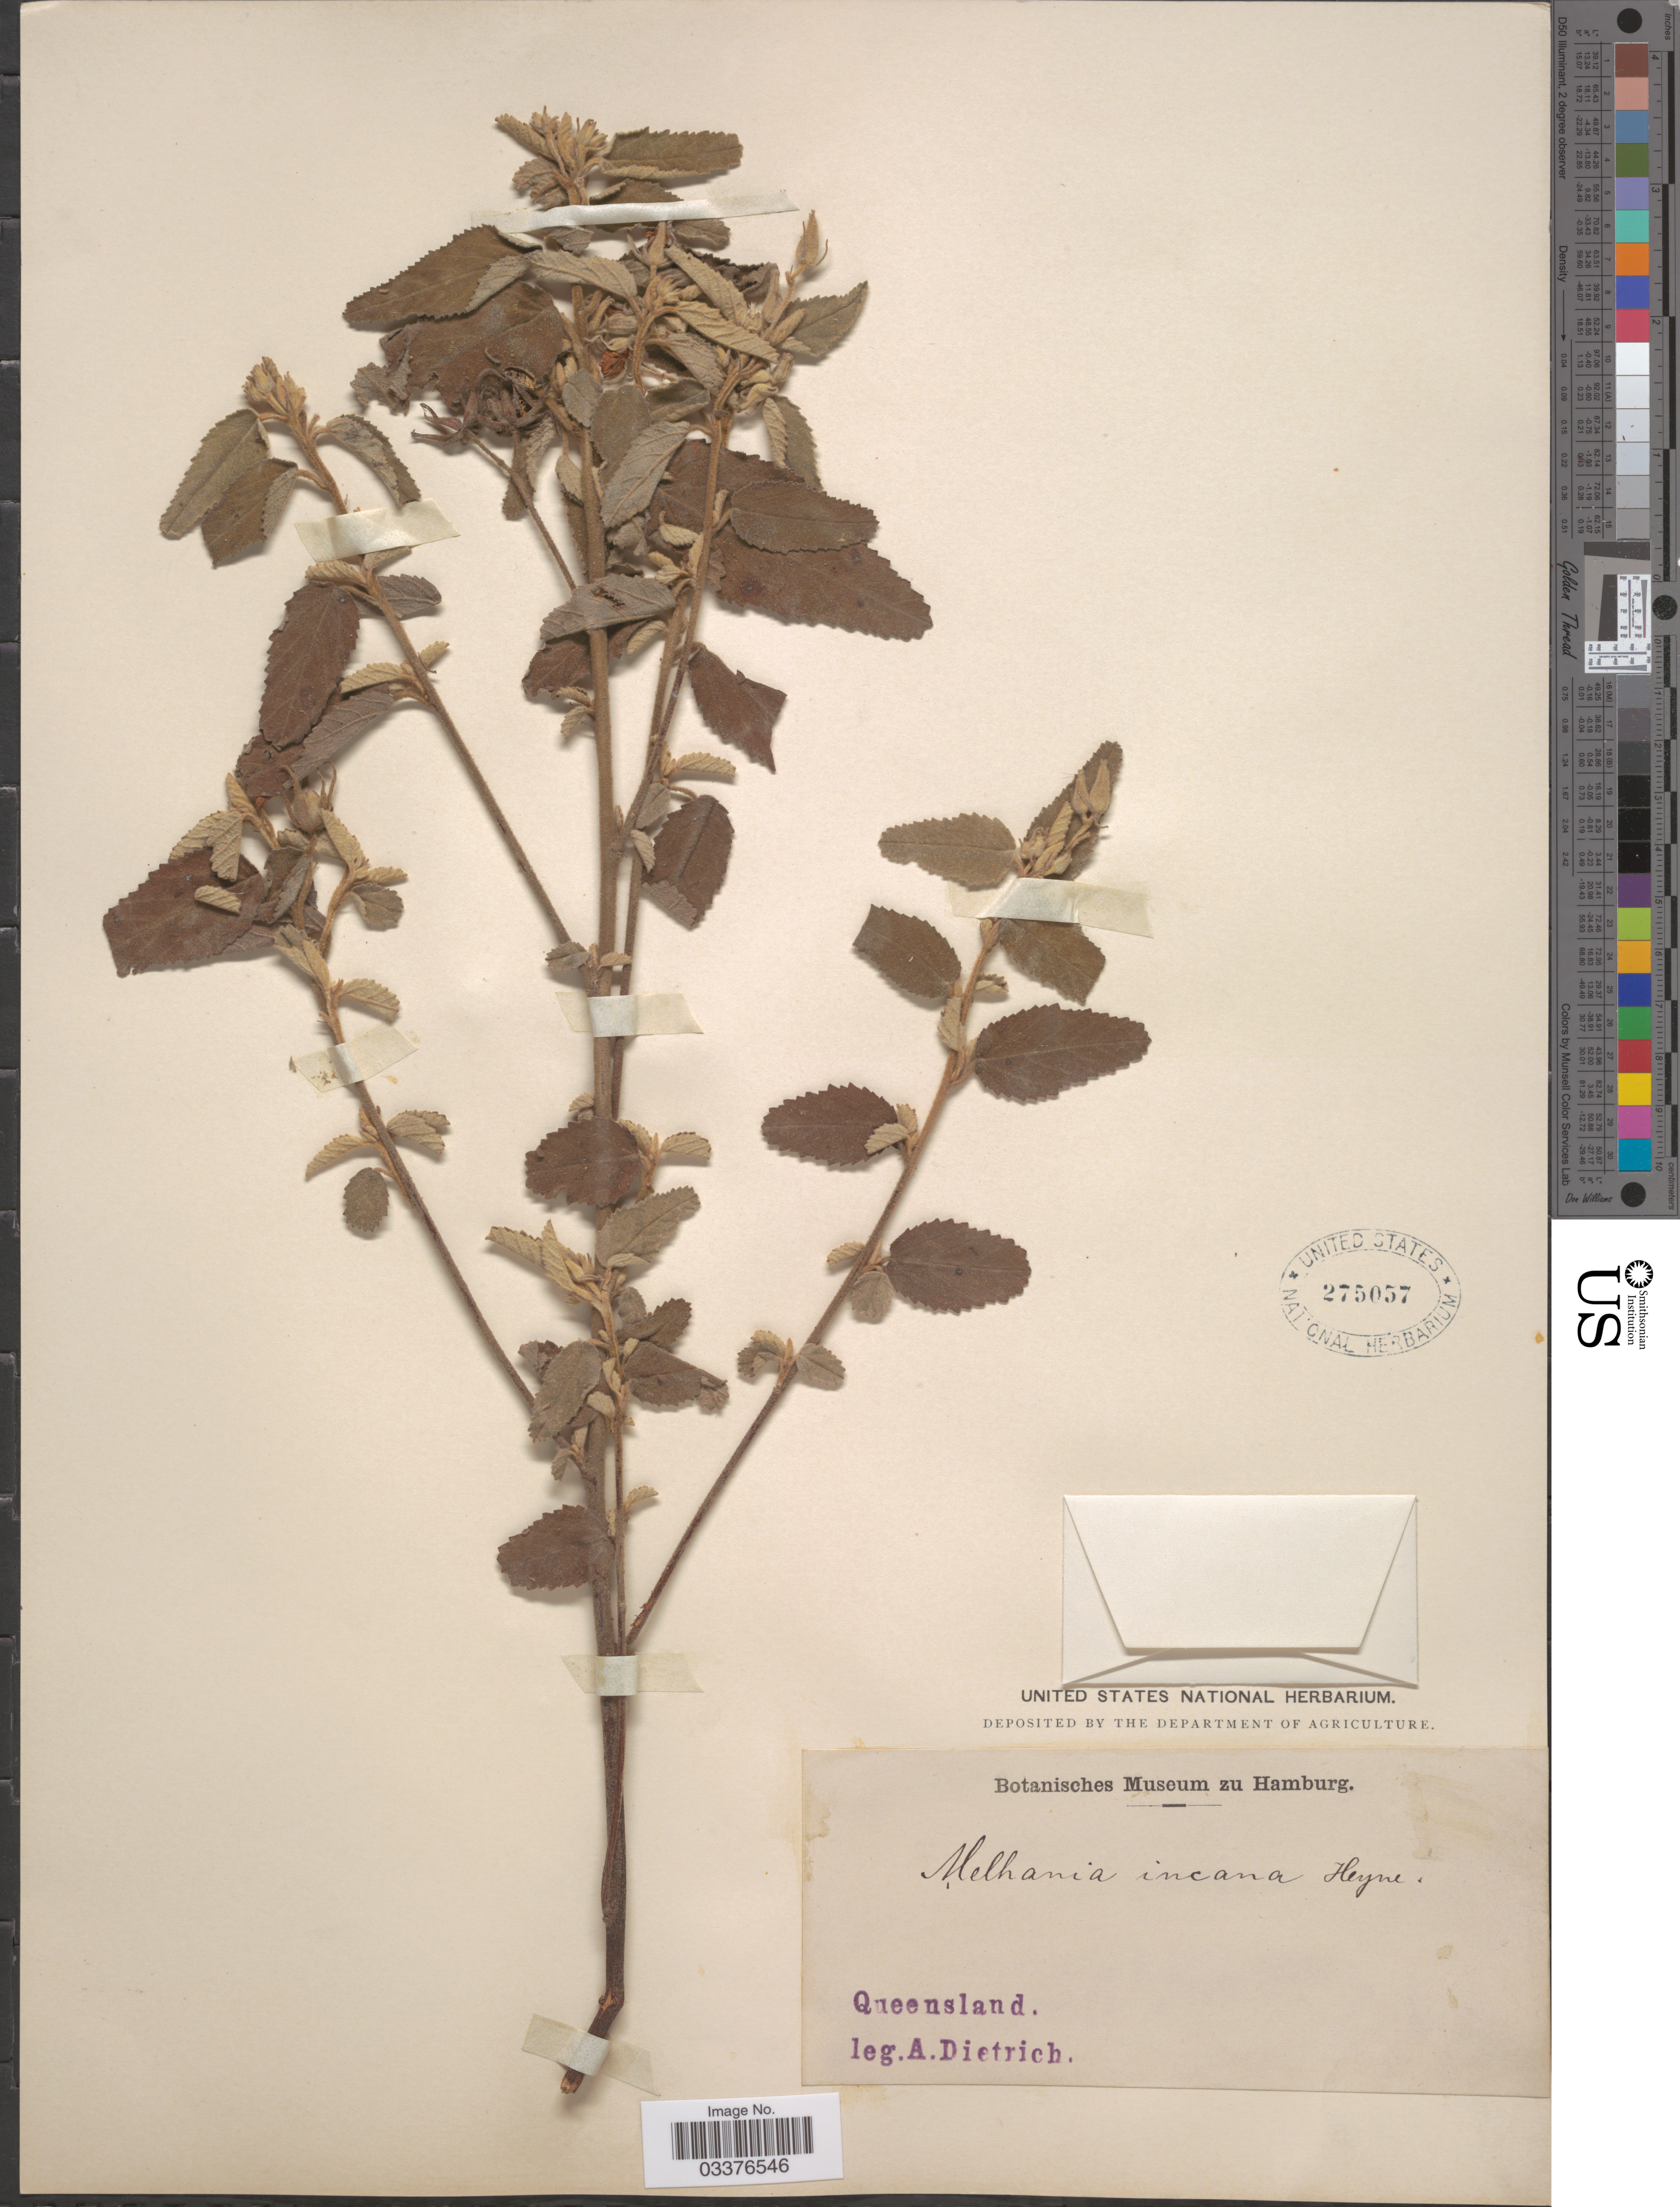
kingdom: Plantae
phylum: Tracheophyta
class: Magnoliopsida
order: Malvales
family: Malvaceae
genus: Melhania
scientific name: Melhania incana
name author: B. Heyne & Wall.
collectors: A. Dietrich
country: Australia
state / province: Queensland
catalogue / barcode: US 275057